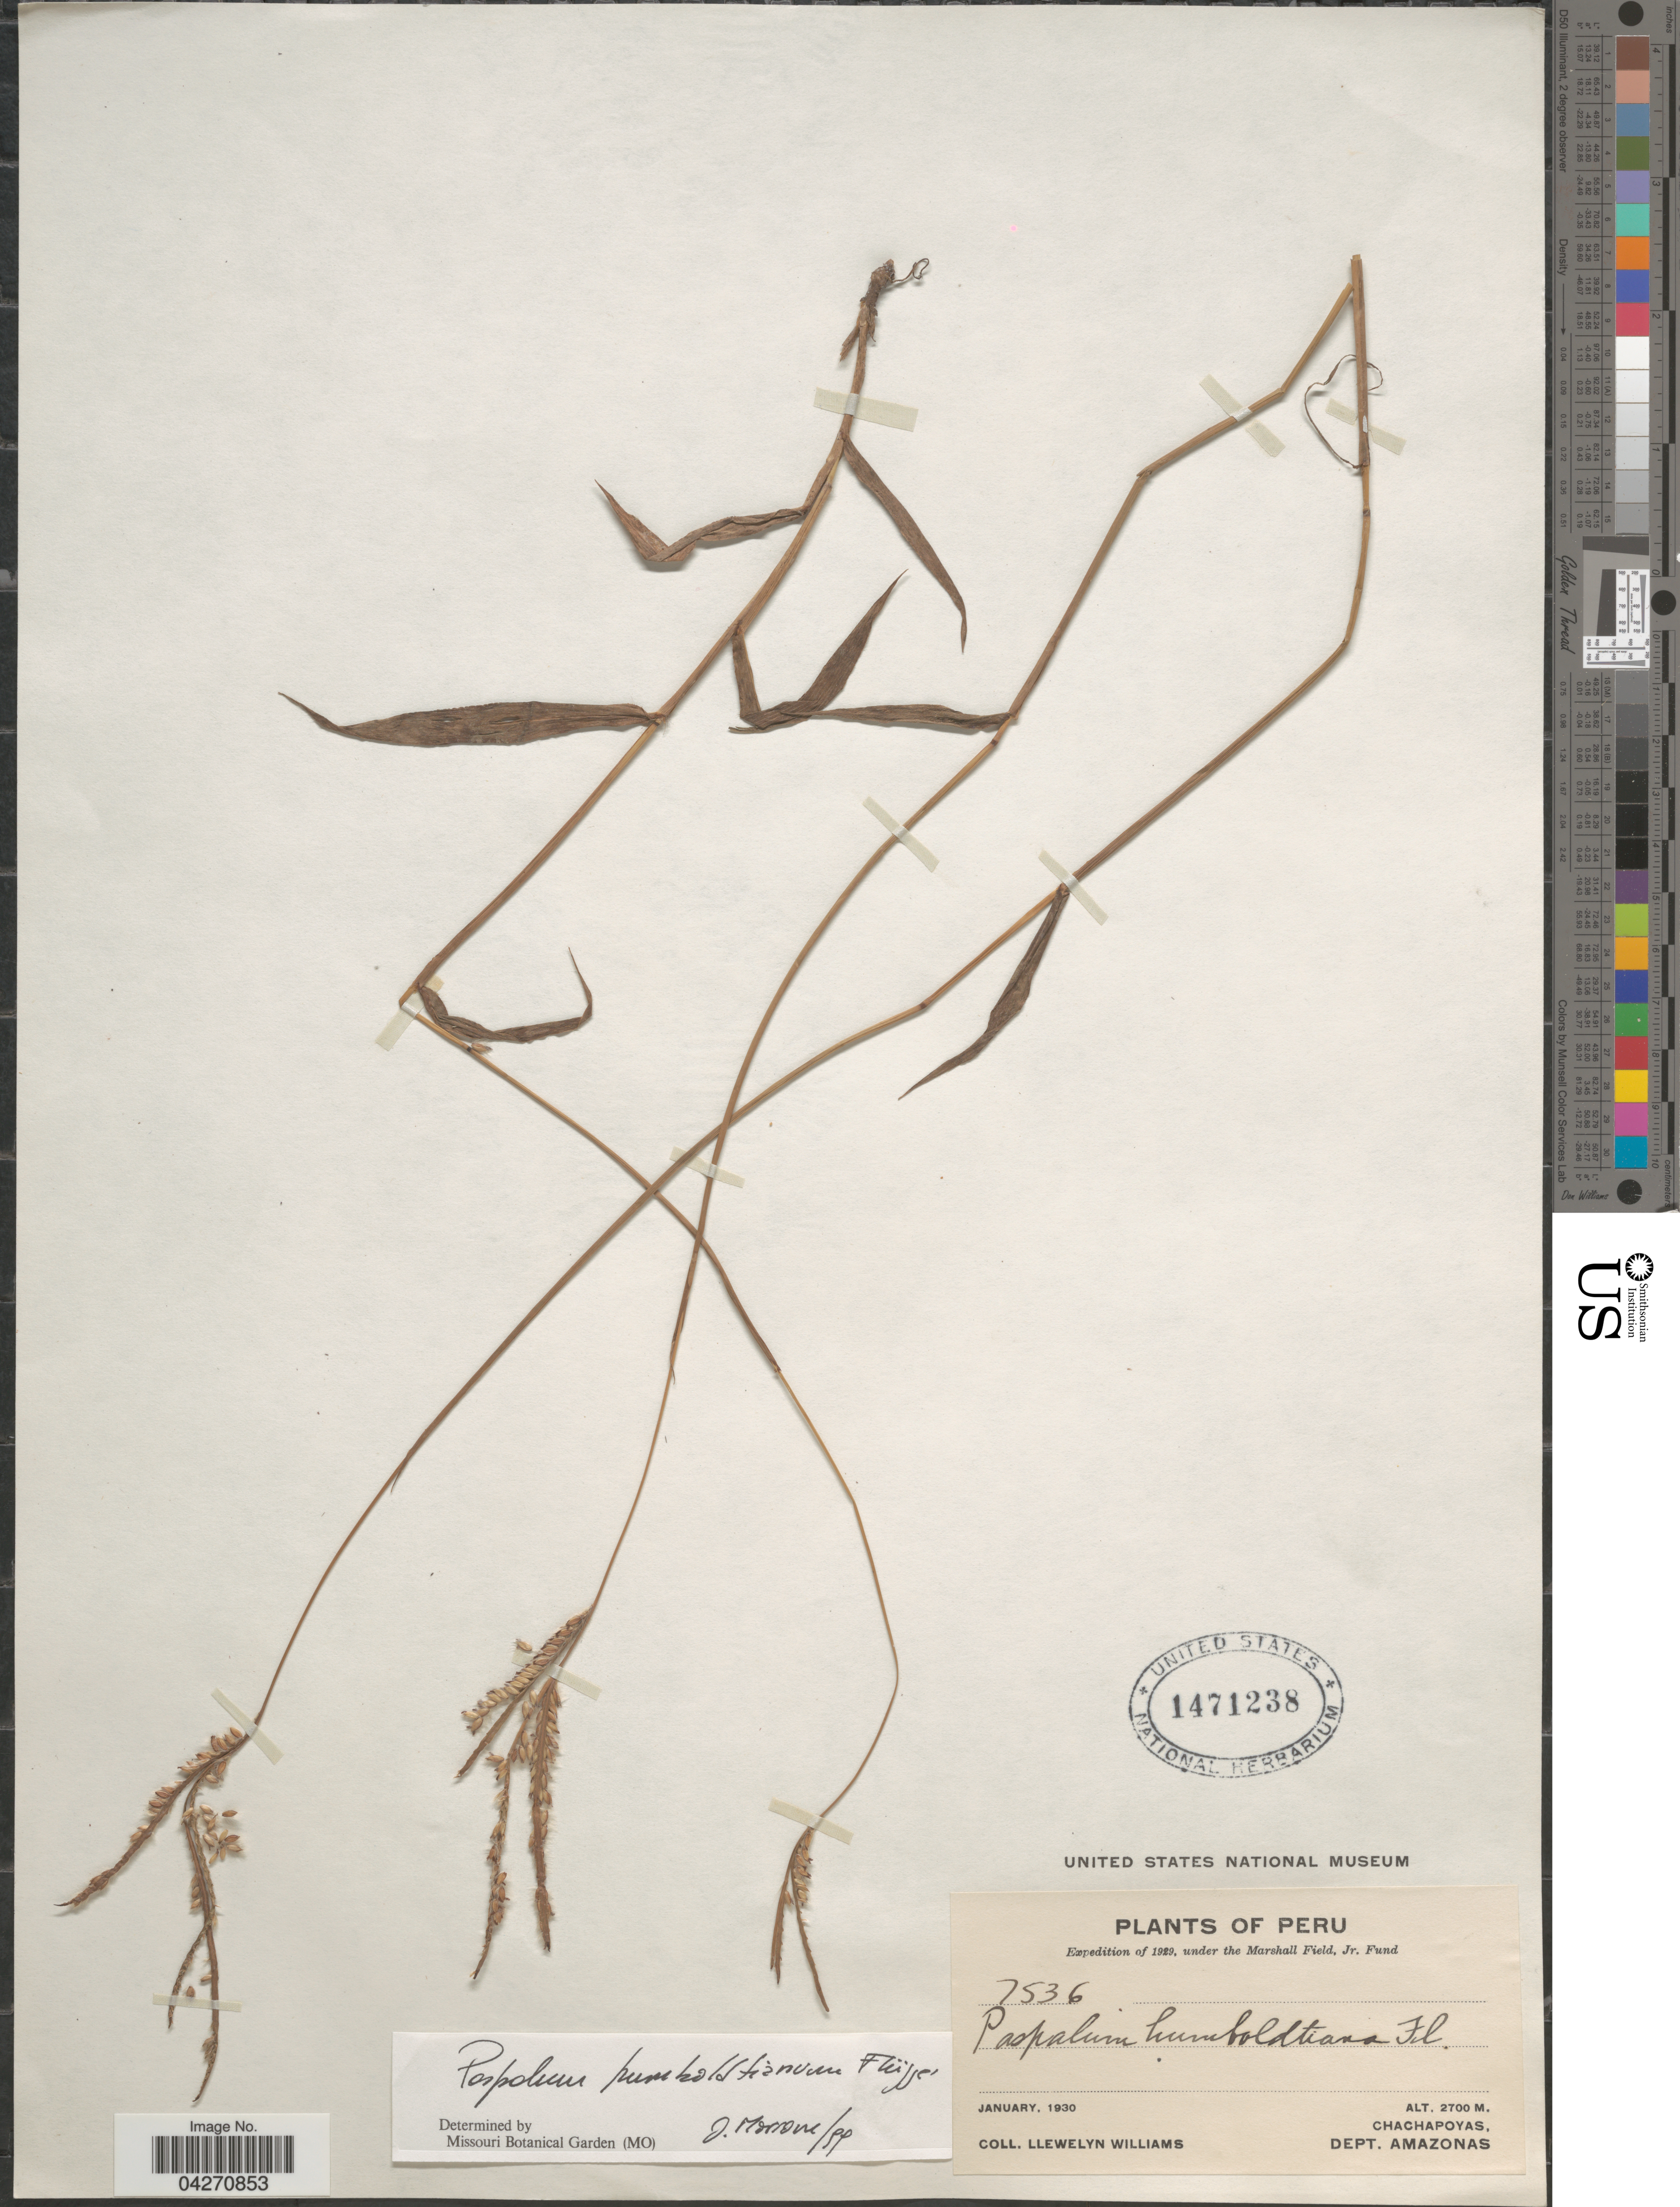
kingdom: Plantae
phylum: Tracheophyta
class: Liliopsida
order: Poales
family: Poaceae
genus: Paspalum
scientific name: Paspalum humboldtianum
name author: Flüggé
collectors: Ll. Williams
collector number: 7536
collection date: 1930-01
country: Peru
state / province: Amazonas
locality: Expedition of 1929. Chachapoyas, Dept. Amazonas.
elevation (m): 2700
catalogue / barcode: US 1471238